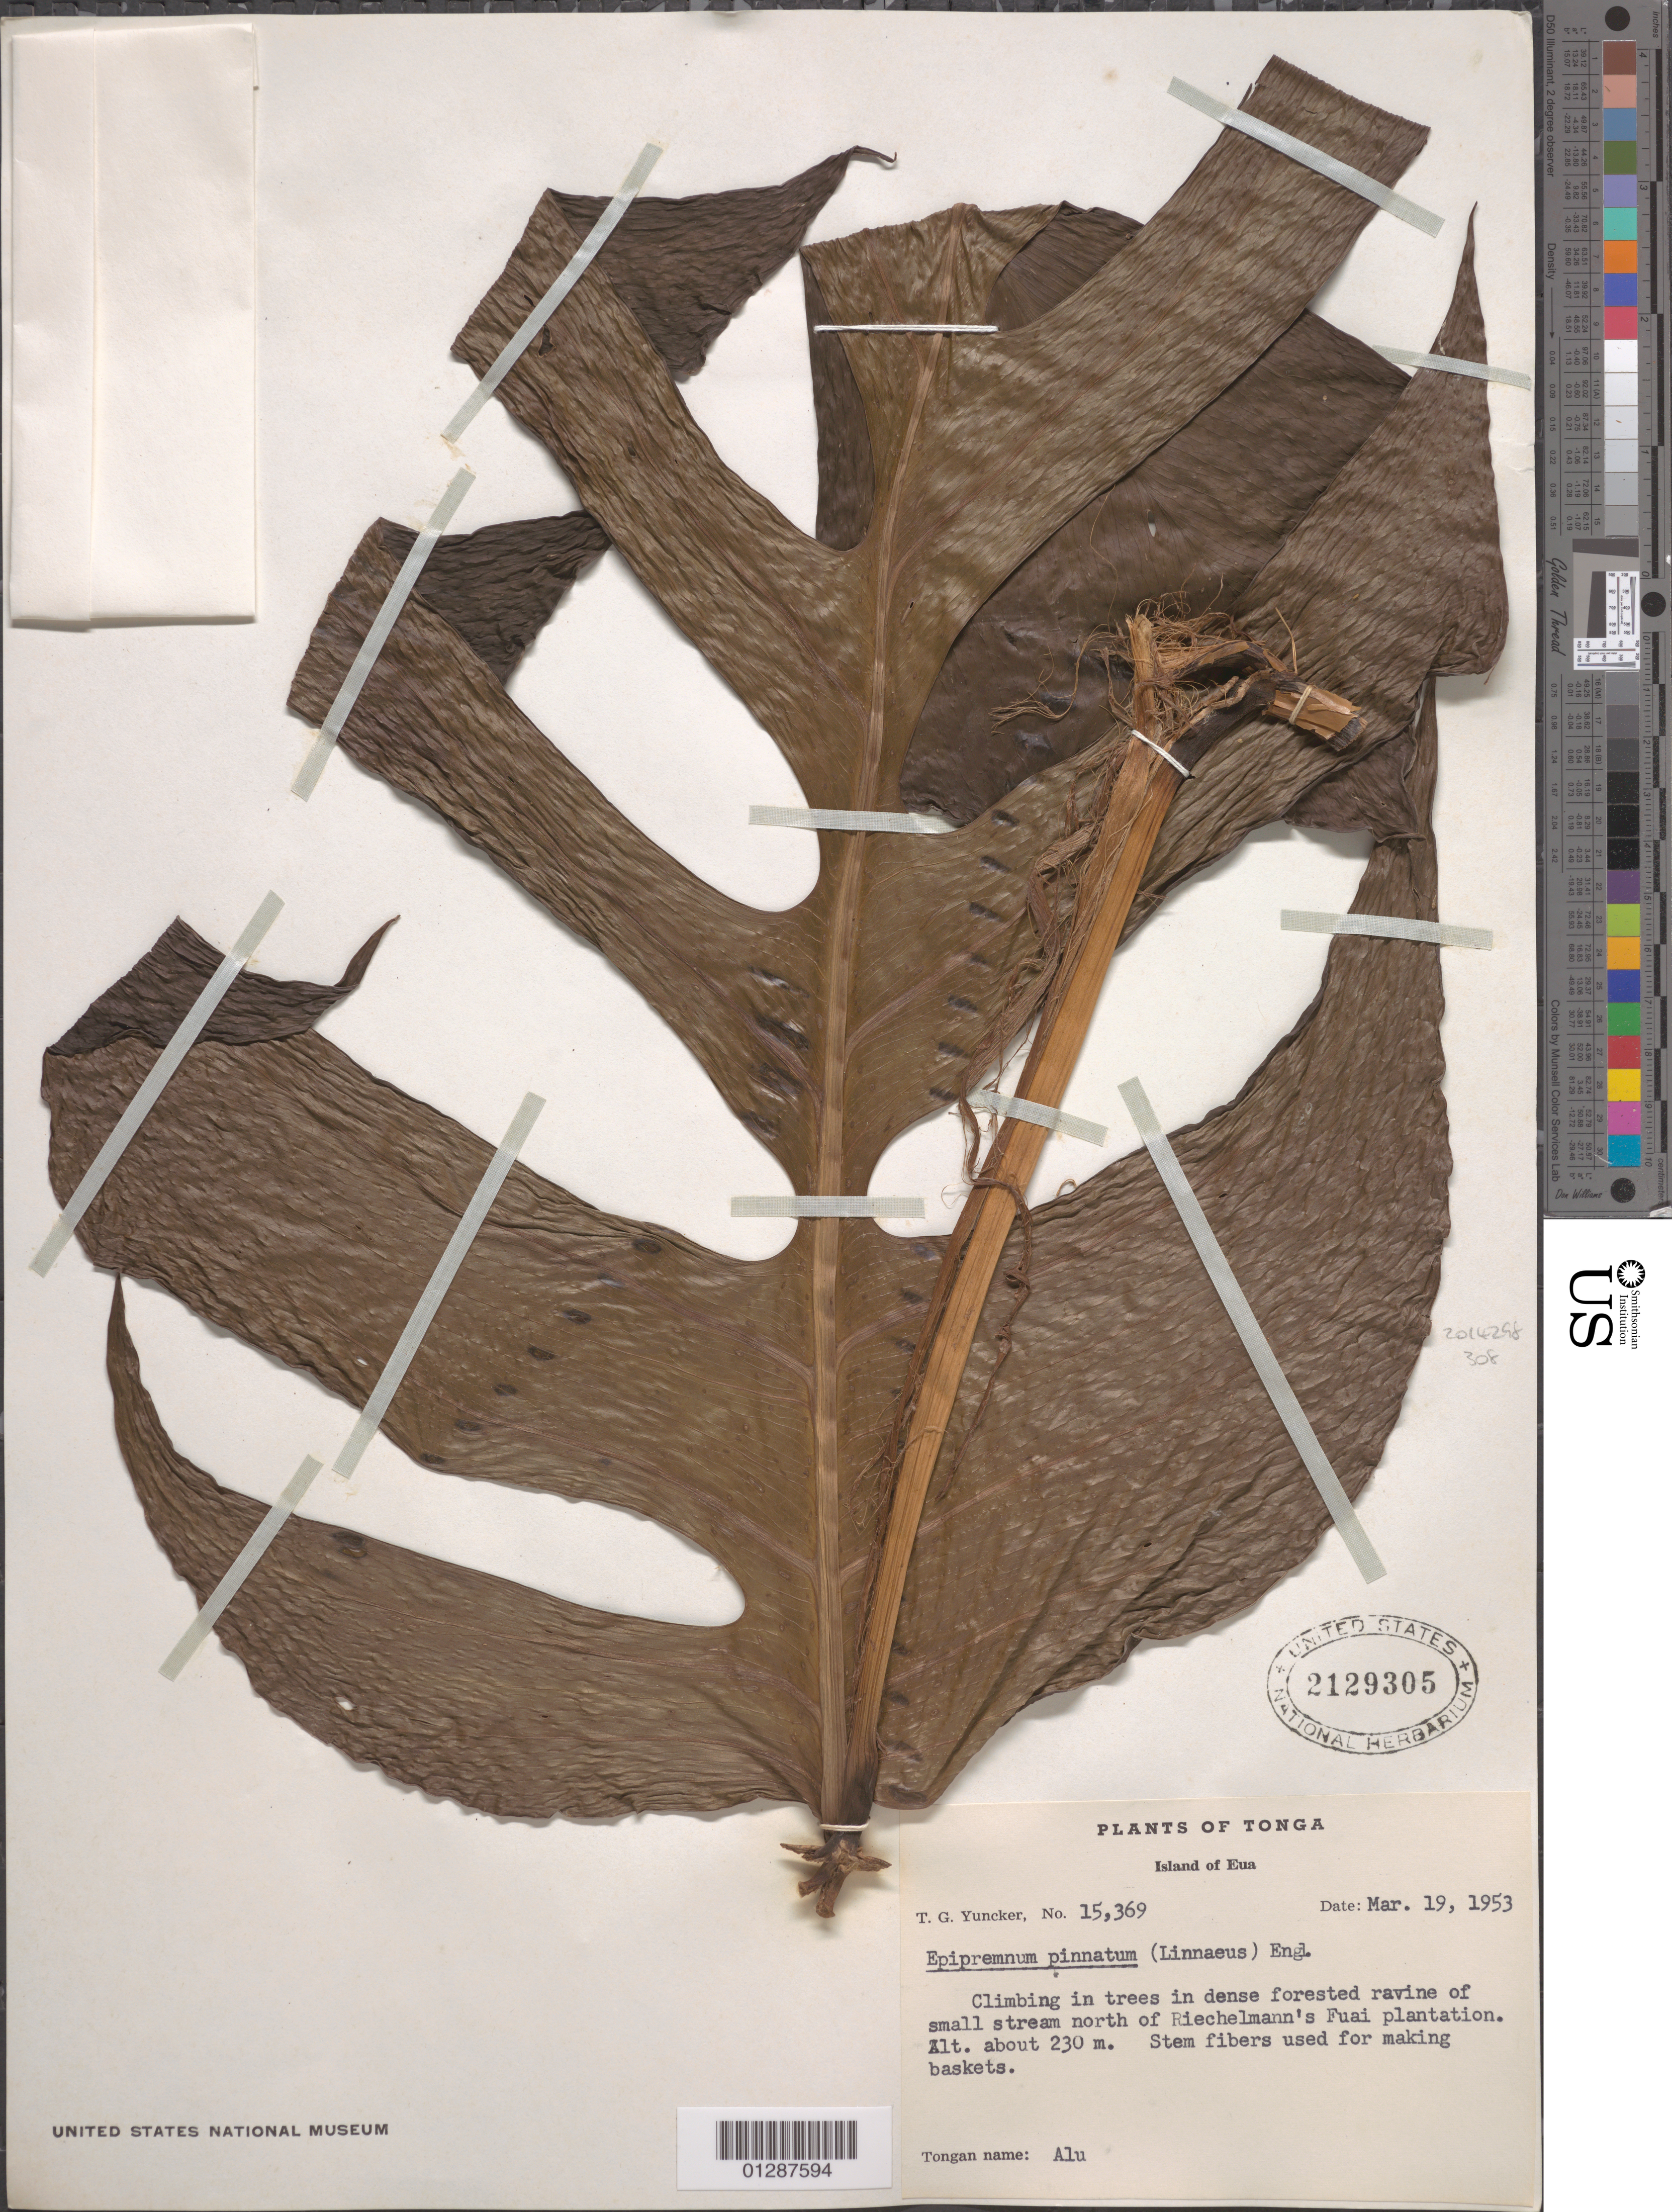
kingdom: Plantae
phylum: Tracheophyta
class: Liliopsida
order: Alismatales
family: Araceae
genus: Epipremnum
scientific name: Epipremnum pinnatum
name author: (L.) Engl.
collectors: T. G. Yuncker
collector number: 15369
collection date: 1953-03-19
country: Tonga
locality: Island of Eua. In dense forested ravine of small stream north of Riechelmann's Fuai plantation.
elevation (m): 230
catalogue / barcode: US 2129305